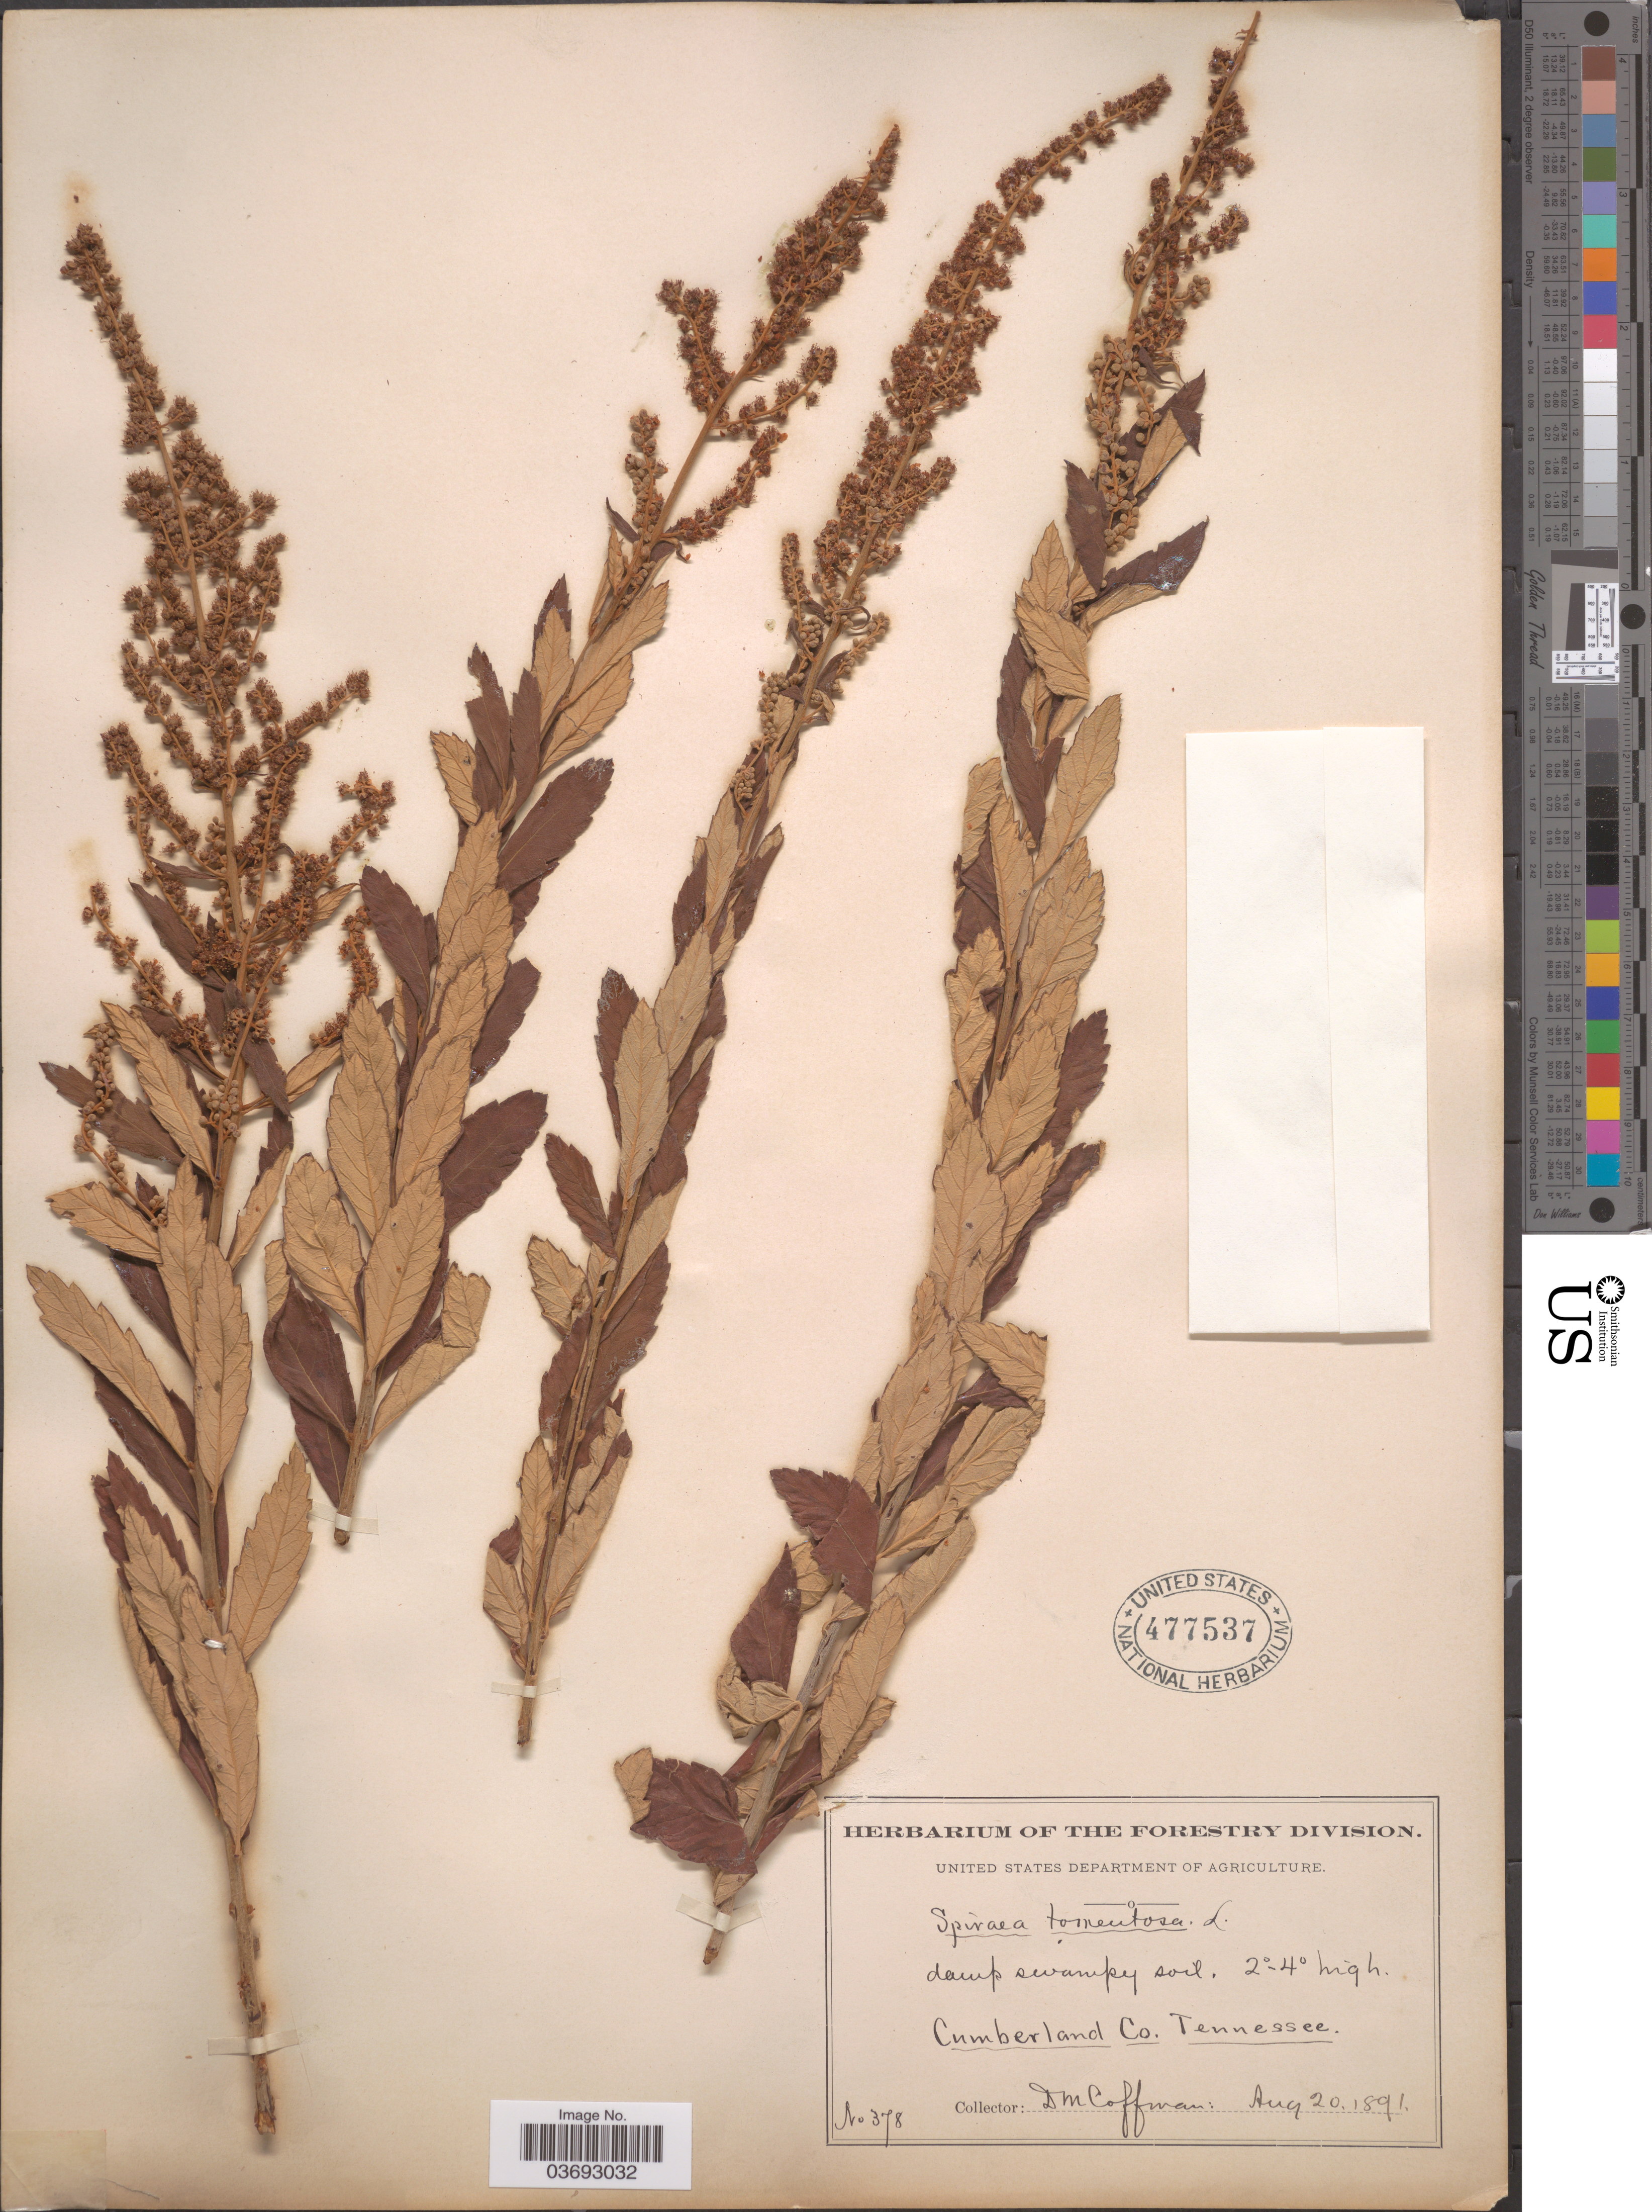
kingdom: Plantae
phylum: Tracheophyta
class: Magnoliopsida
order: Rosales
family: Rosaceae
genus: Spiraea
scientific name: Spiraea tomentosa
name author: L.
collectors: D. M. Coffman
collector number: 378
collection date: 1891-08-20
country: United States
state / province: Tennessee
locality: Cumberland Co.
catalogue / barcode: US 477537